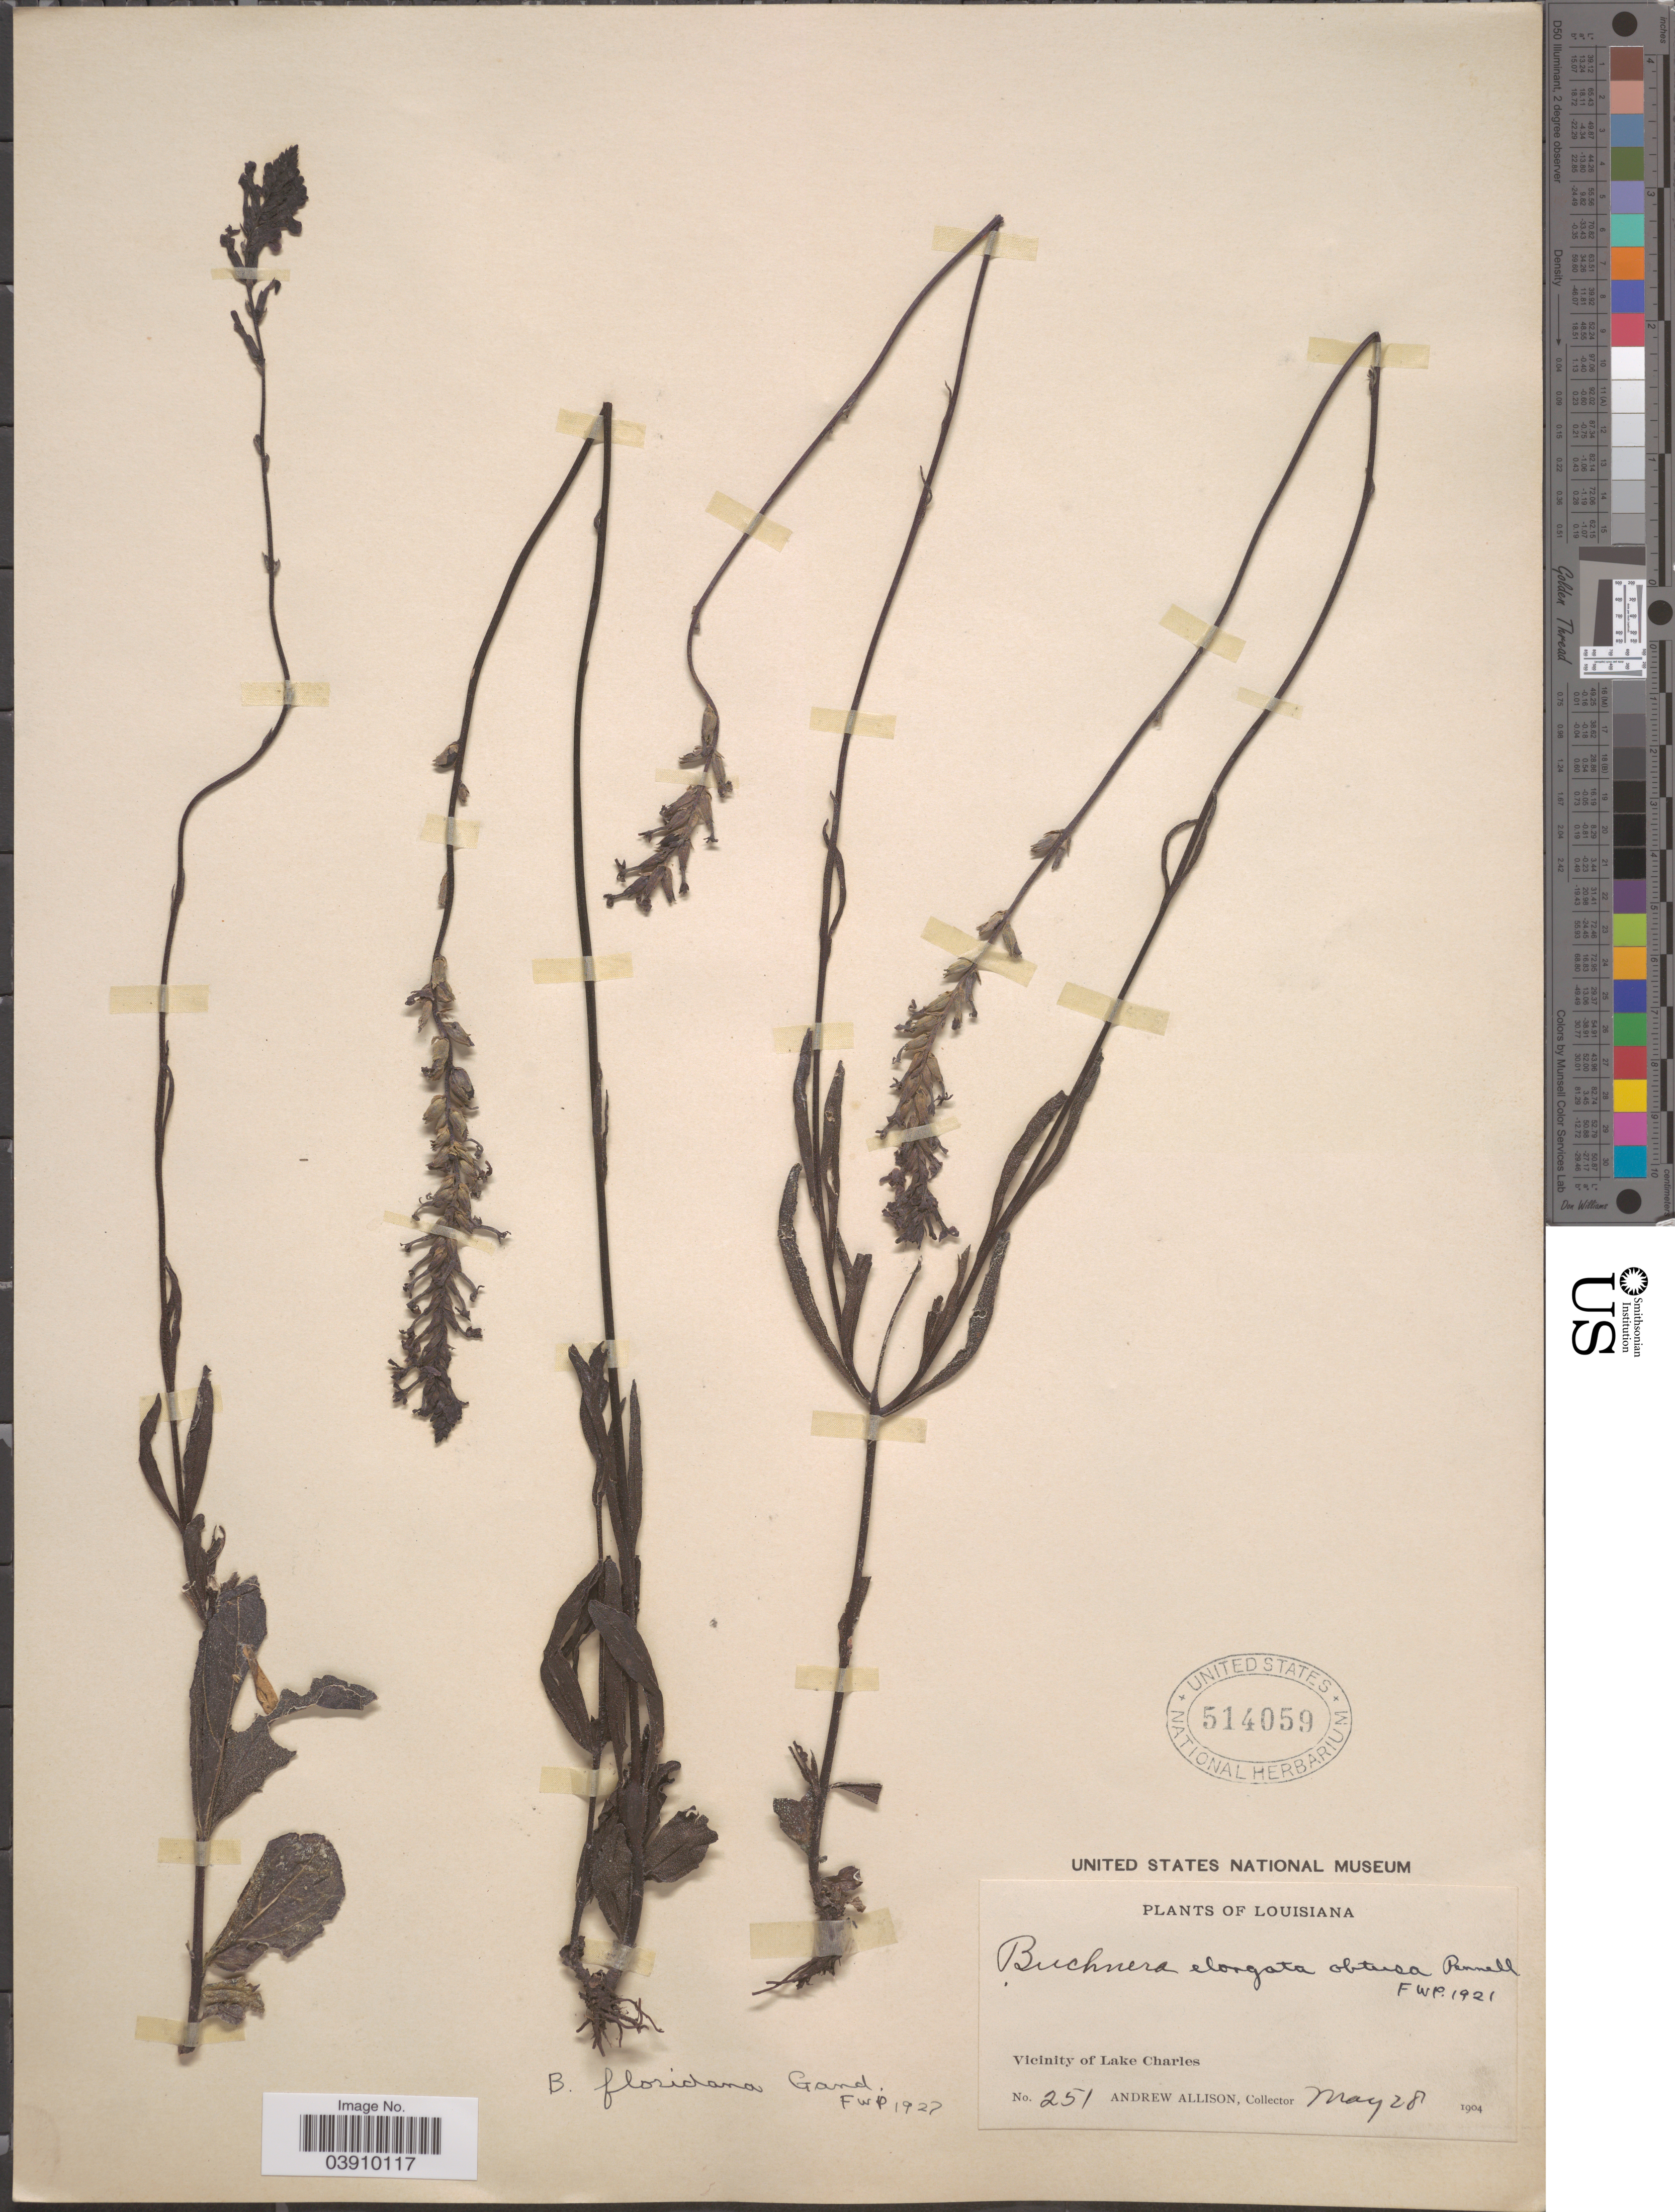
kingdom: Plantae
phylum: Tracheophyta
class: Magnoliopsida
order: Lamiales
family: Orobanchaceae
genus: Buchnera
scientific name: Buchnera floridana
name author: Gand.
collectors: A. Allison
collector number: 251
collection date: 1904-05-28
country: United States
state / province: Louisiana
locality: Vicinity of Lake Charles.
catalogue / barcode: US 514059